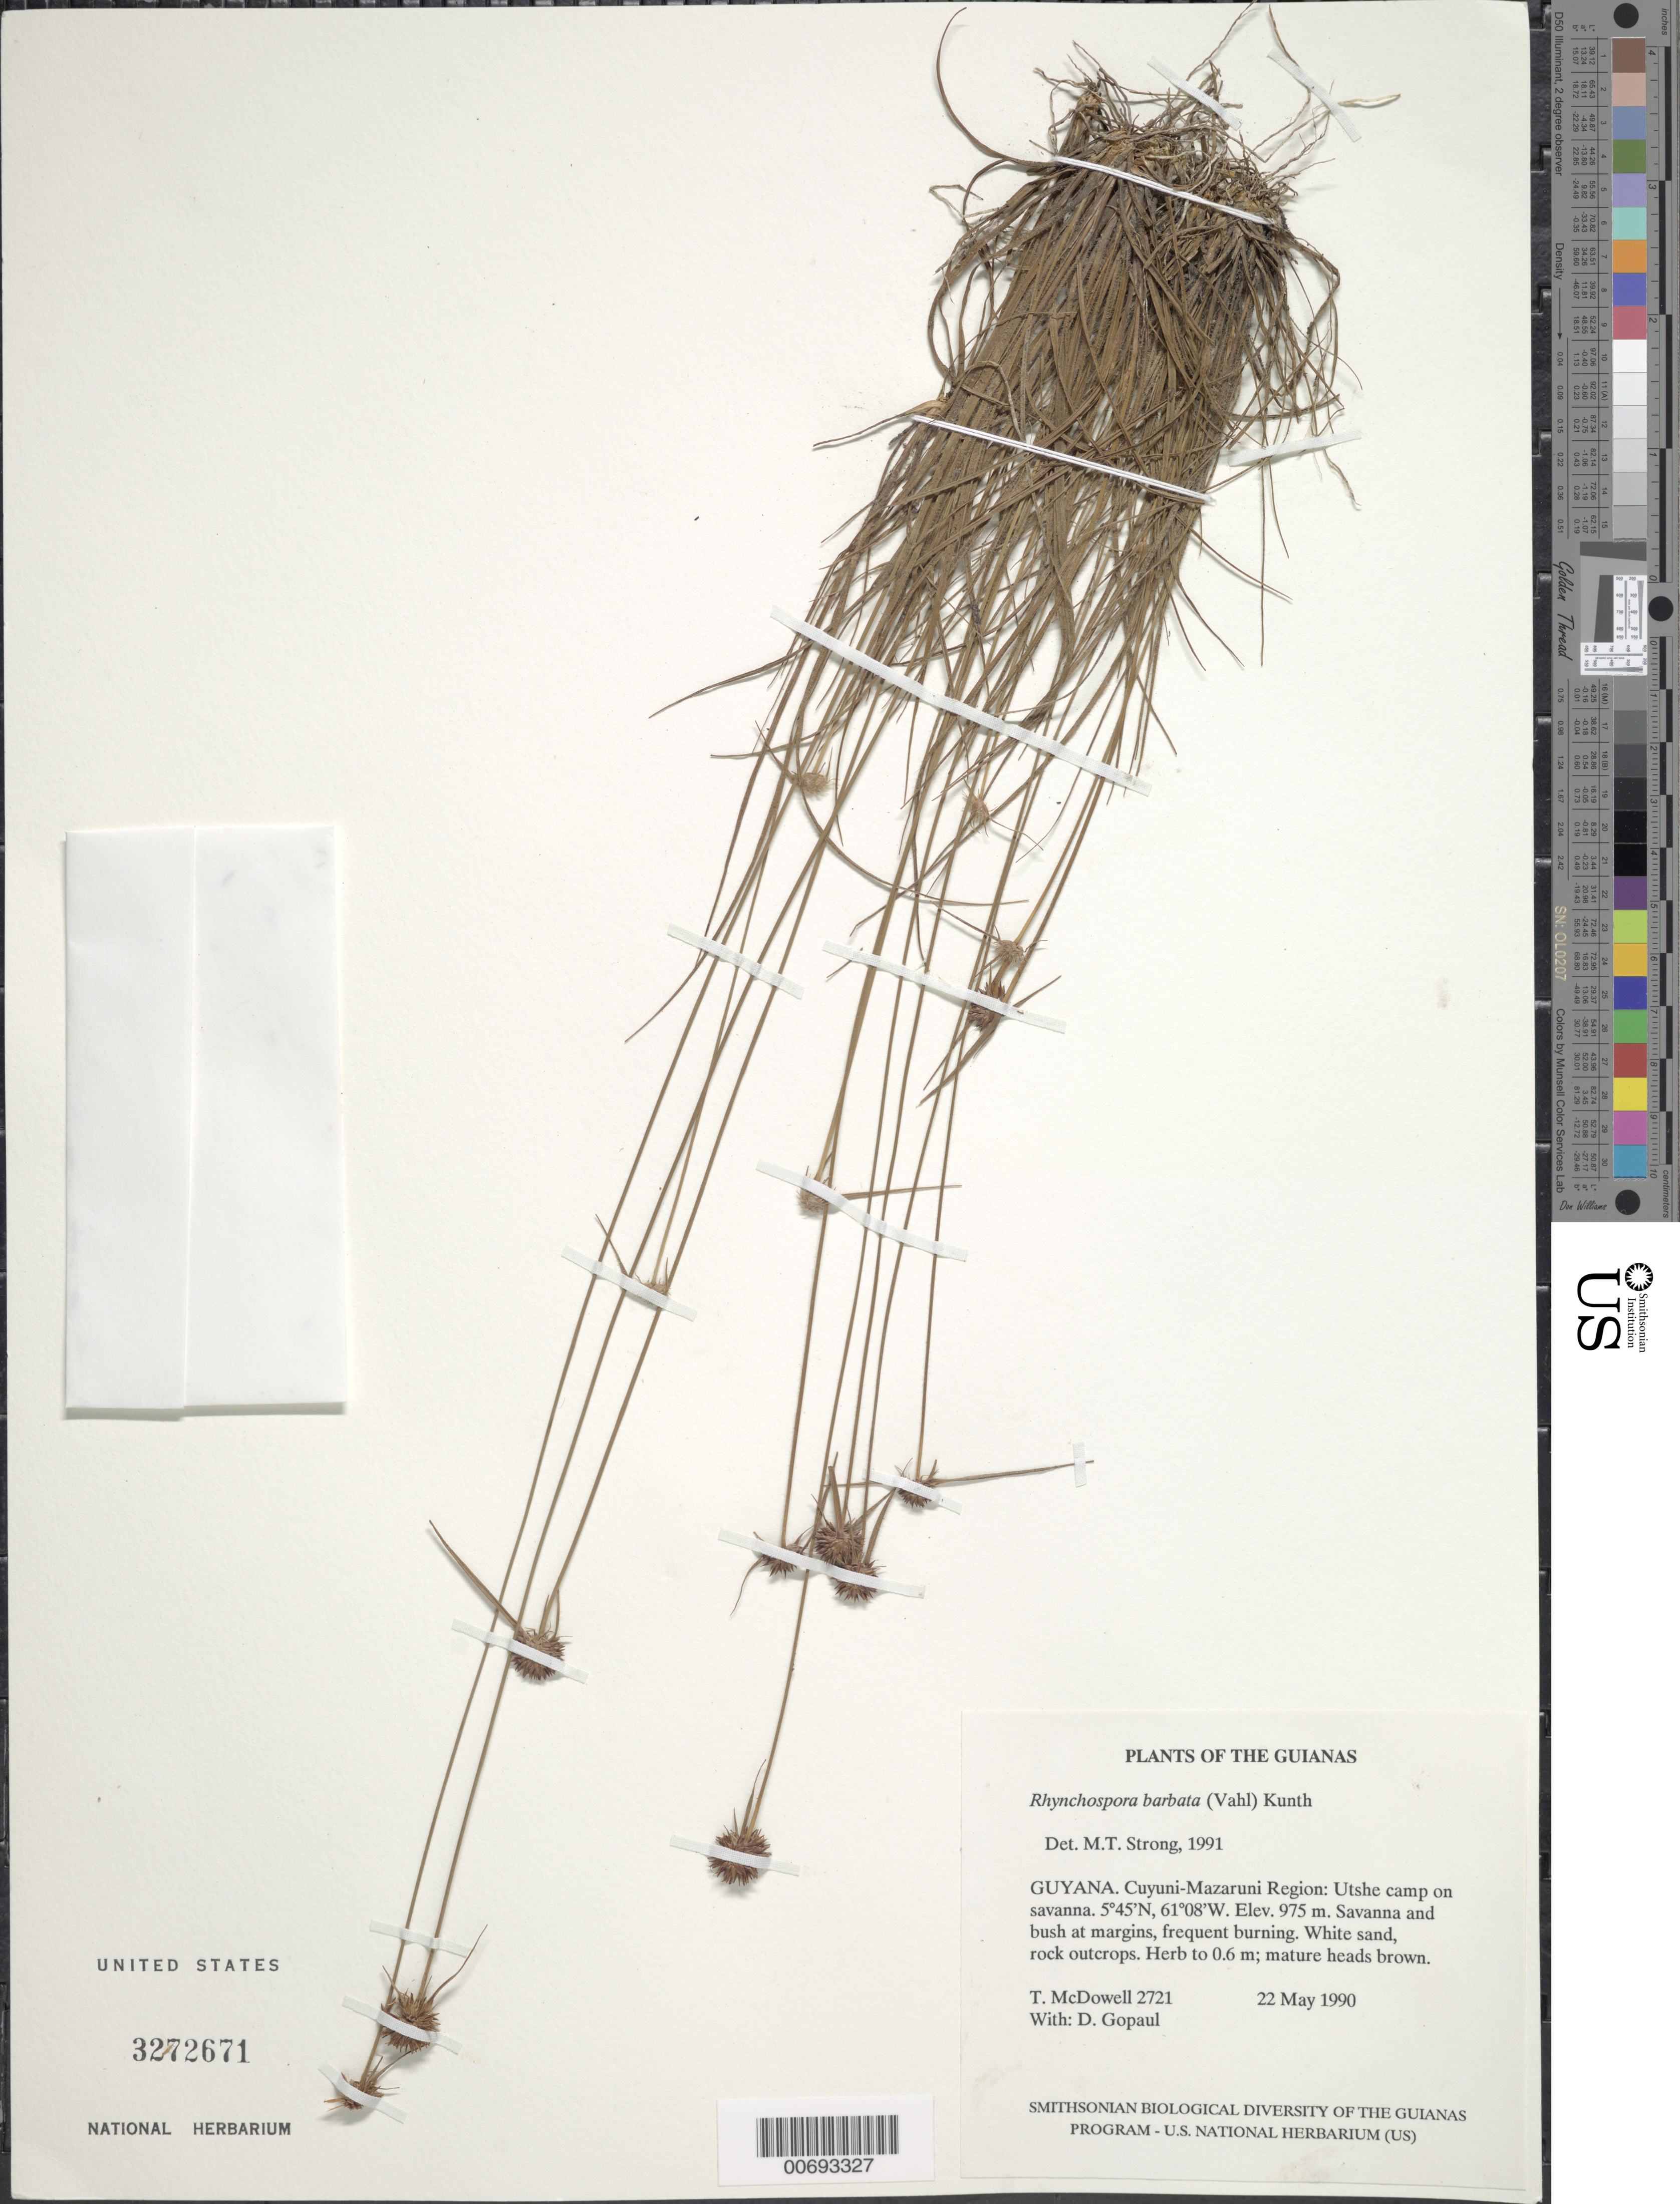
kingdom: Plantae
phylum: Tracheophyta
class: Liliopsida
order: Poales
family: Cyperaceae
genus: Rhynchospora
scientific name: Rhynchospora barbata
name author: (Vahl) Kunth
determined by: Alves, K.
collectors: T. McDowell & D. Gopaul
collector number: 2721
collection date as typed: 22 May 1990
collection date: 1990-05-22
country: Guyana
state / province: Cuyuni-Mazaruni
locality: Utshi camp, 0.3 km N of Utshi R, just S of forest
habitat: Savanna and bush at margins, frequent burning. White sand, rock outcrops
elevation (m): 975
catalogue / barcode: US 3272671